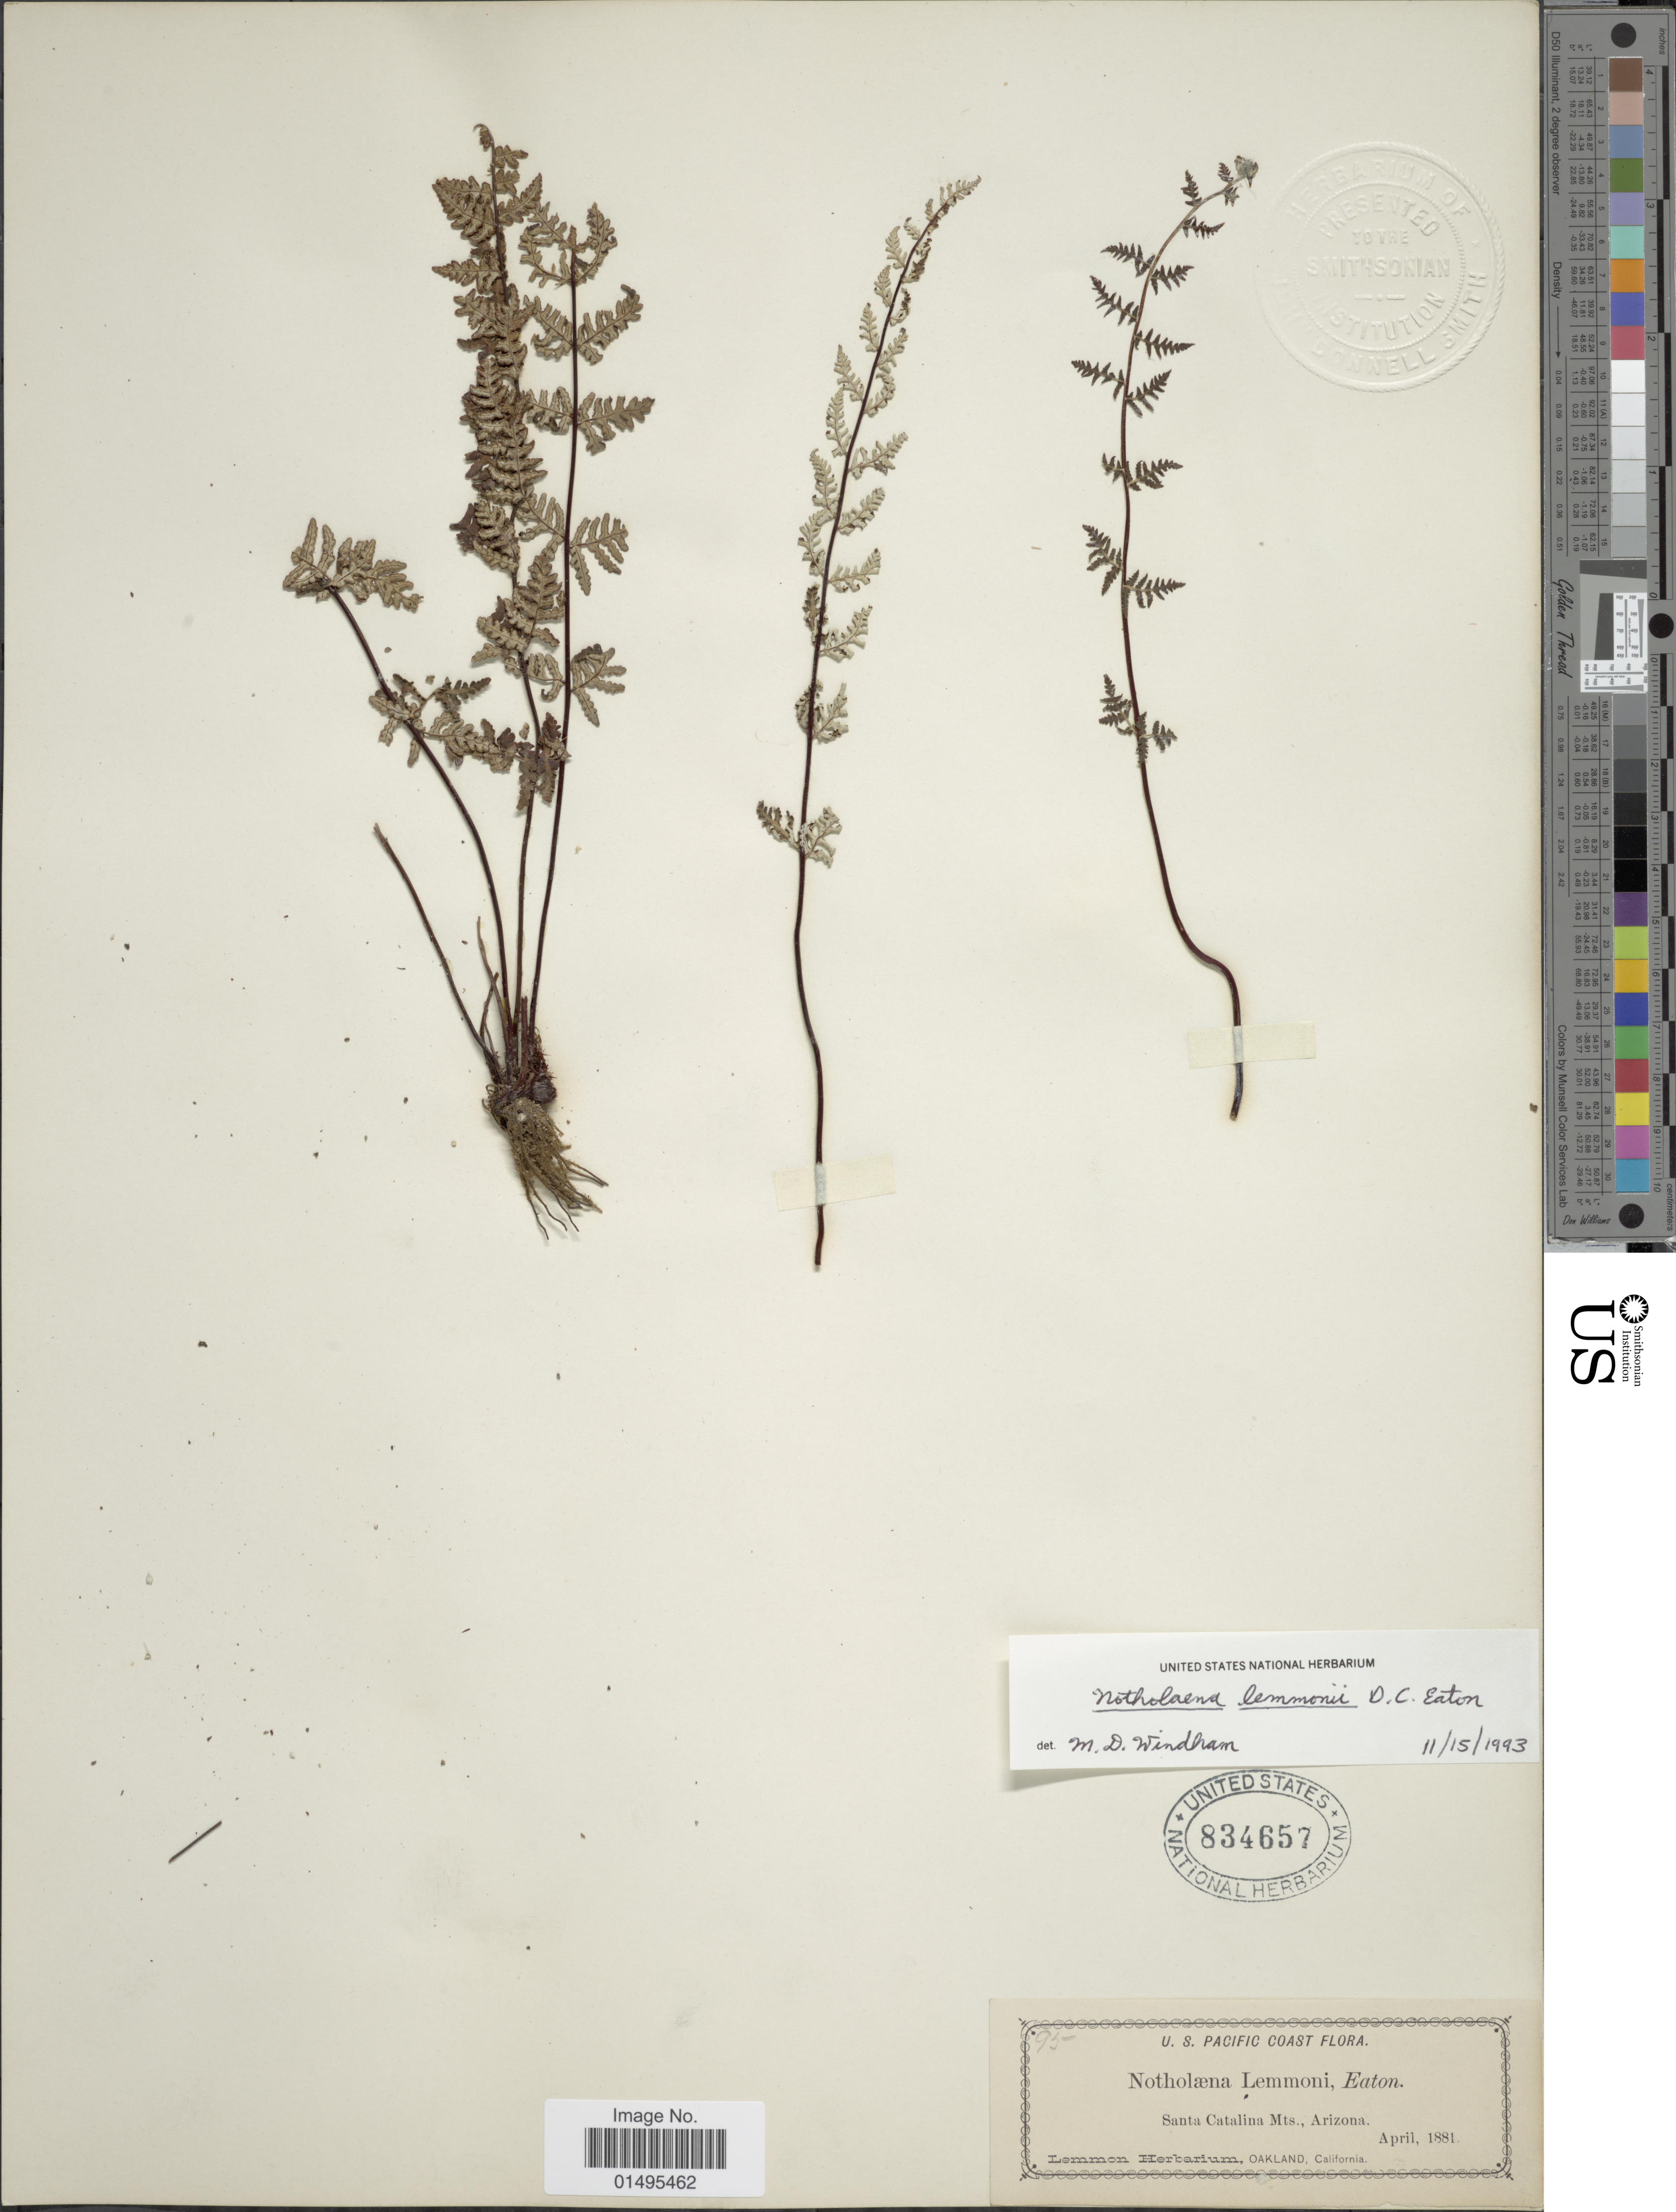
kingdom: Plantae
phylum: Tracheophyta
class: Polypodiopsida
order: Polypodiales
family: Pteridaceae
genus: Notholaena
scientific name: Notholaena lemmonii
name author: D.C. Eaton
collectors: ex herb. Lemmon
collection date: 1881-04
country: United States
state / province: Arizona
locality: Pacific Coast, Santa Catalina Mts., Arizona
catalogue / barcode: US 834657